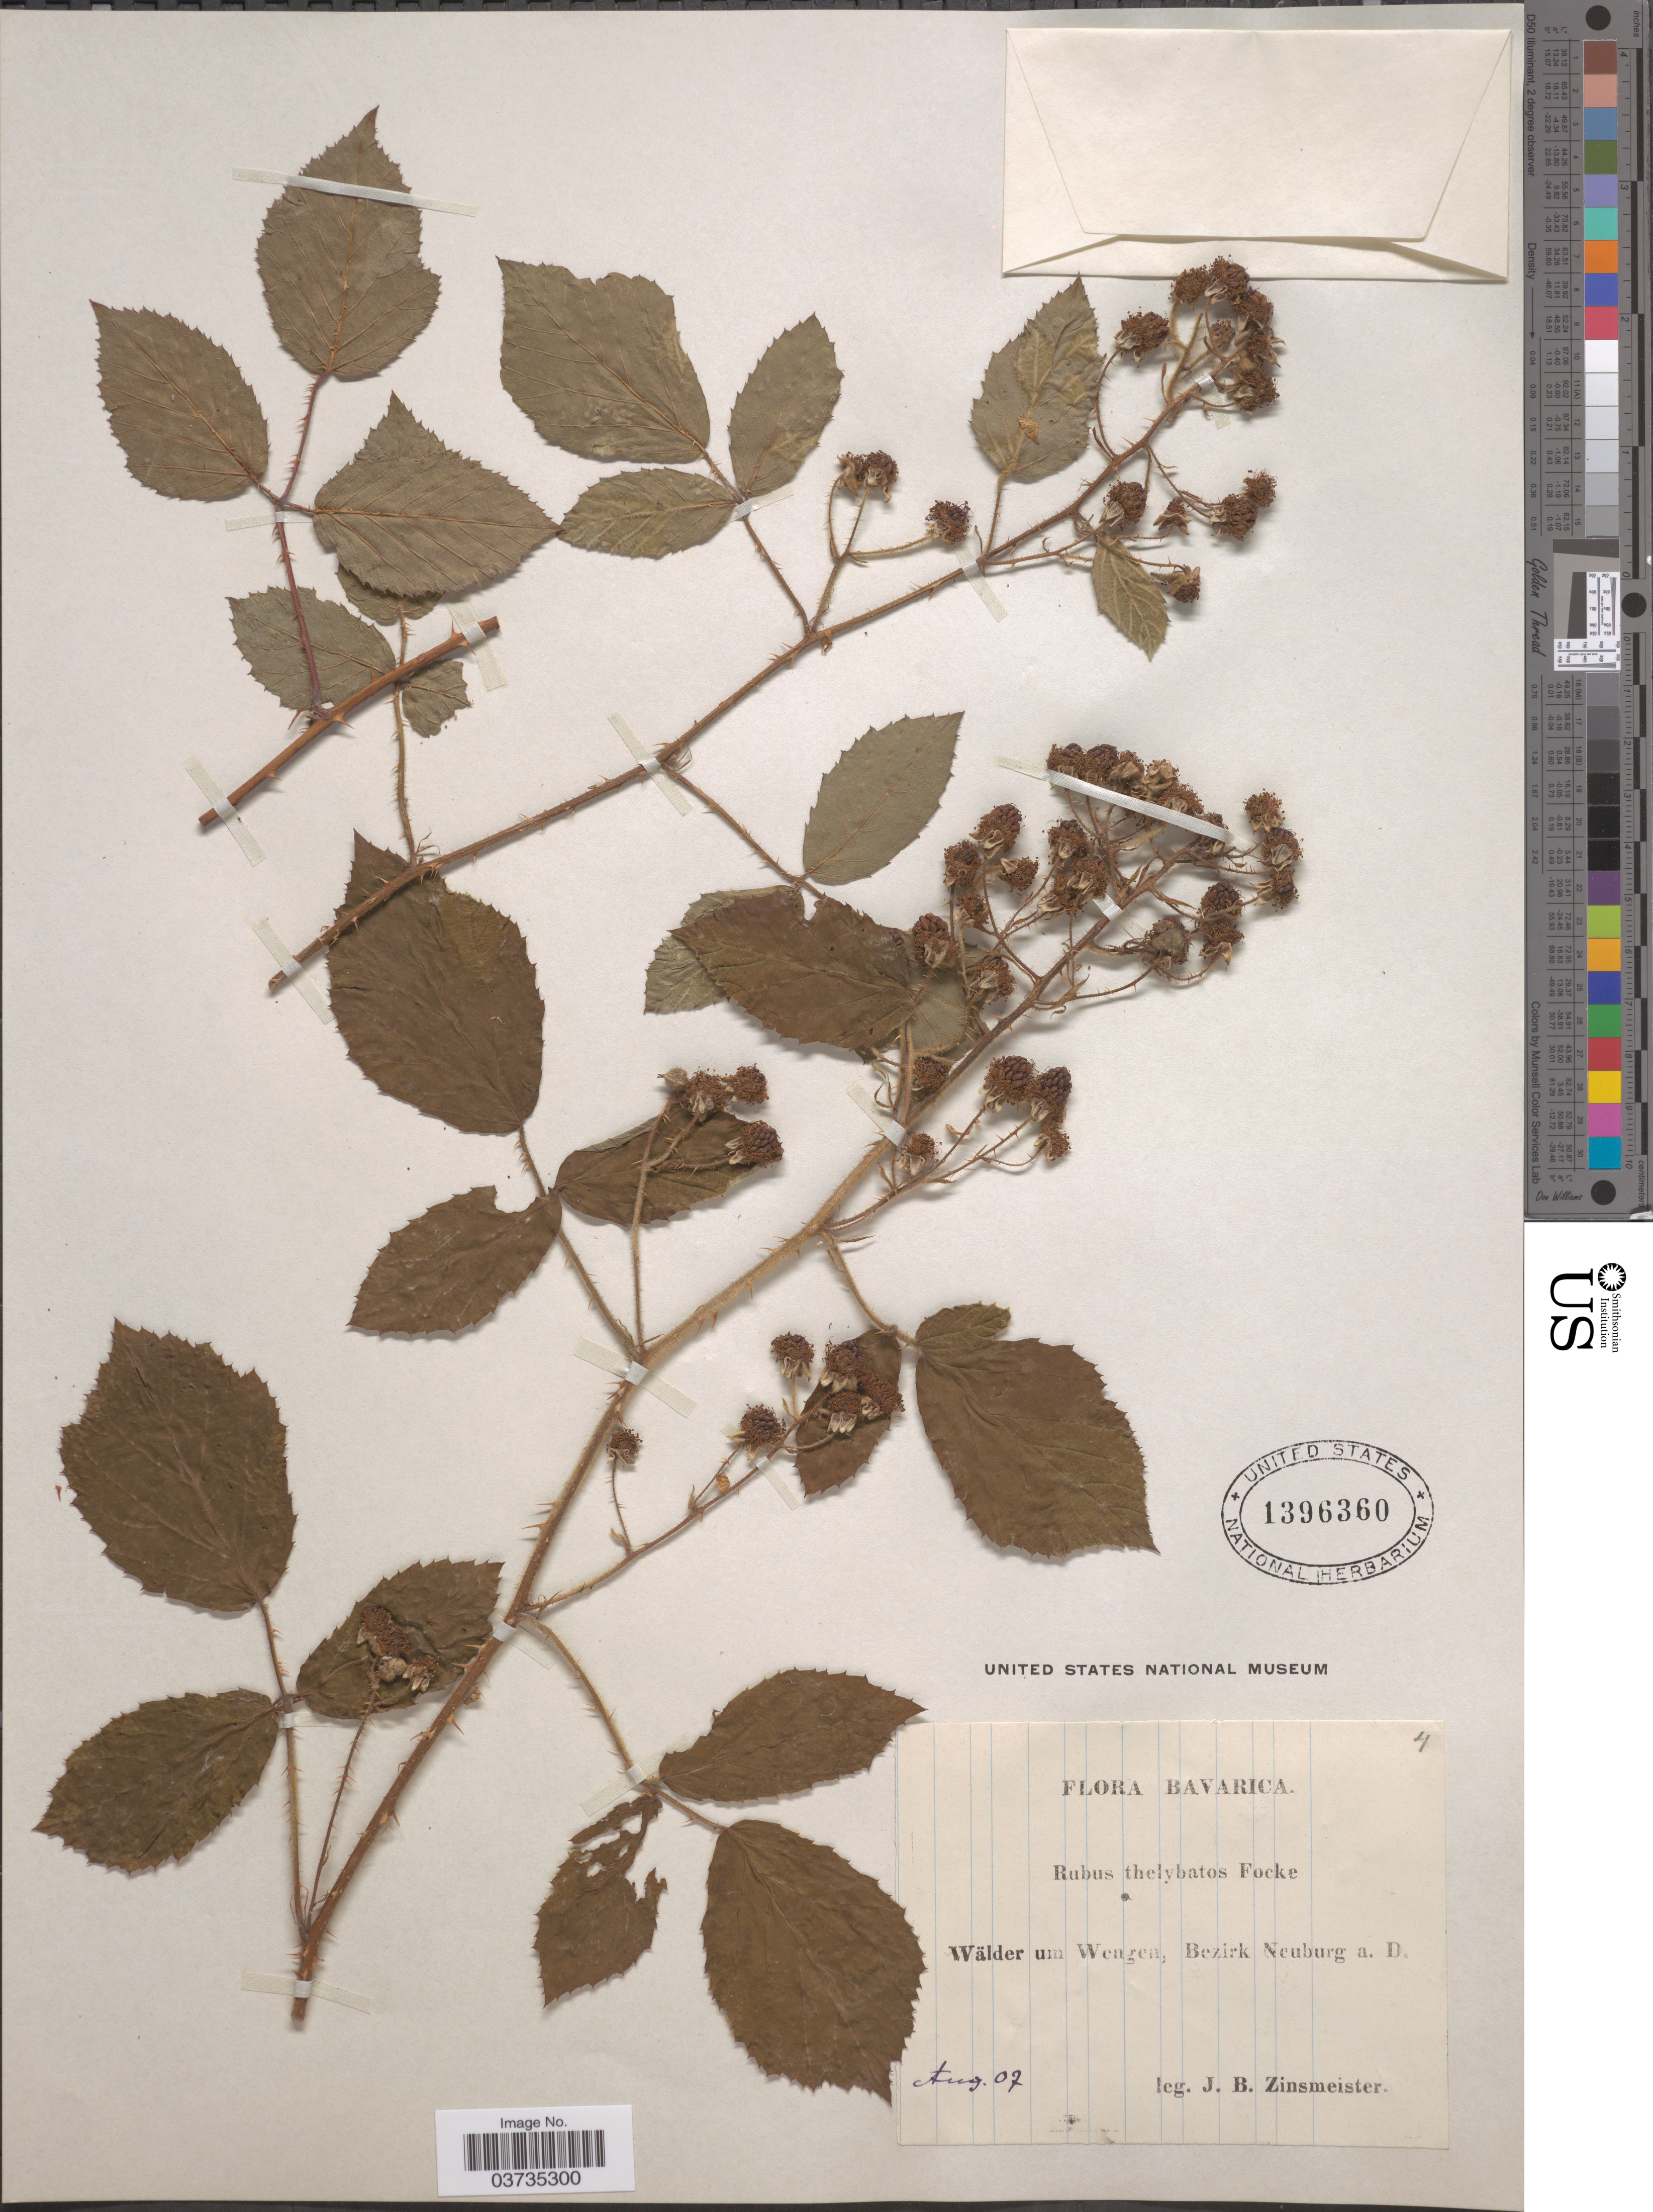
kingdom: Plantae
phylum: Tracheophyta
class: Magnoliopsida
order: Rosales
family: Rosaceae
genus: Rubus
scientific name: Rubus thelybatos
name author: Focke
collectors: J. Zinsmeister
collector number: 4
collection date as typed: Transcribed d/m/y: /8/7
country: Germany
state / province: Bayern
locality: Bavarica. Wälder um Wengen, Bezirk Neuburg a. D.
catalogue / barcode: US 1396360